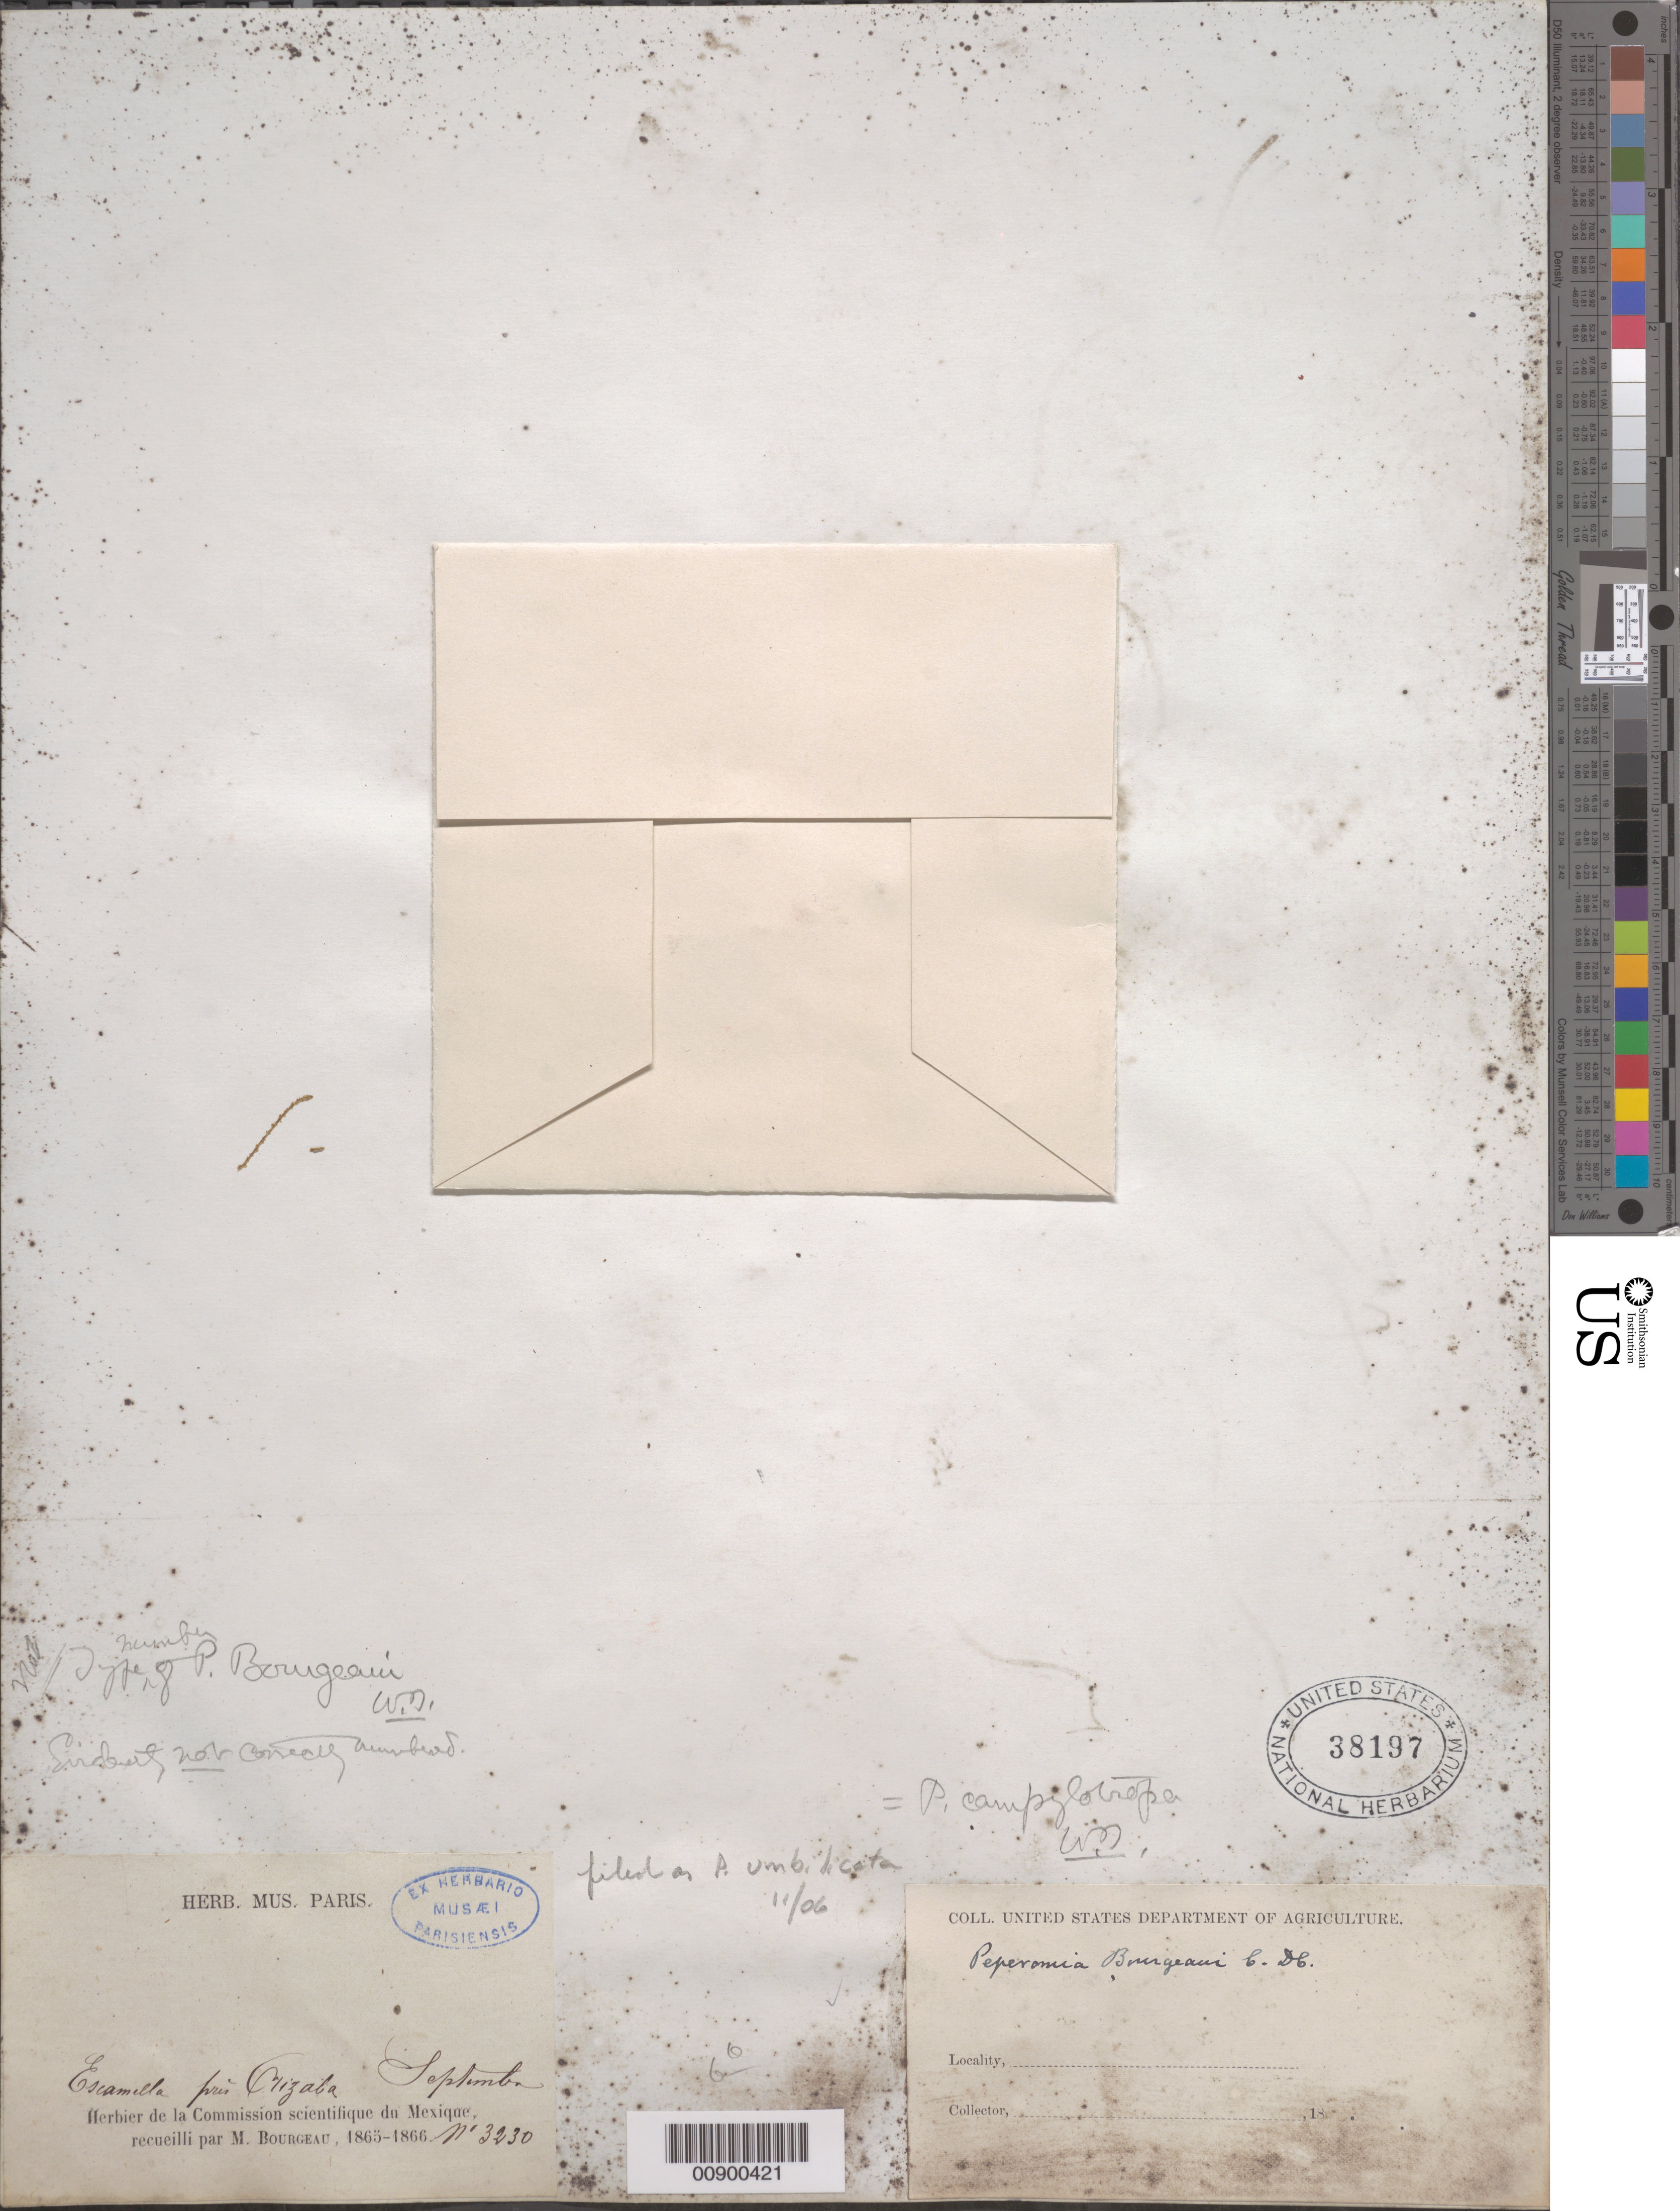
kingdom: Plantae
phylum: Tracheophyta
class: Magnoliopsida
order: Piperales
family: Piperaceae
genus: Peperomia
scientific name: Peperomia umbilicata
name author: Ruiz & Pav.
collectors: E. Bourgeau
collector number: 3230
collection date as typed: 1865 to -- --- 1866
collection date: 1865/1866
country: Mexico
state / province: Veracruz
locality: Escamella près Orizaba.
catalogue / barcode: US 38197